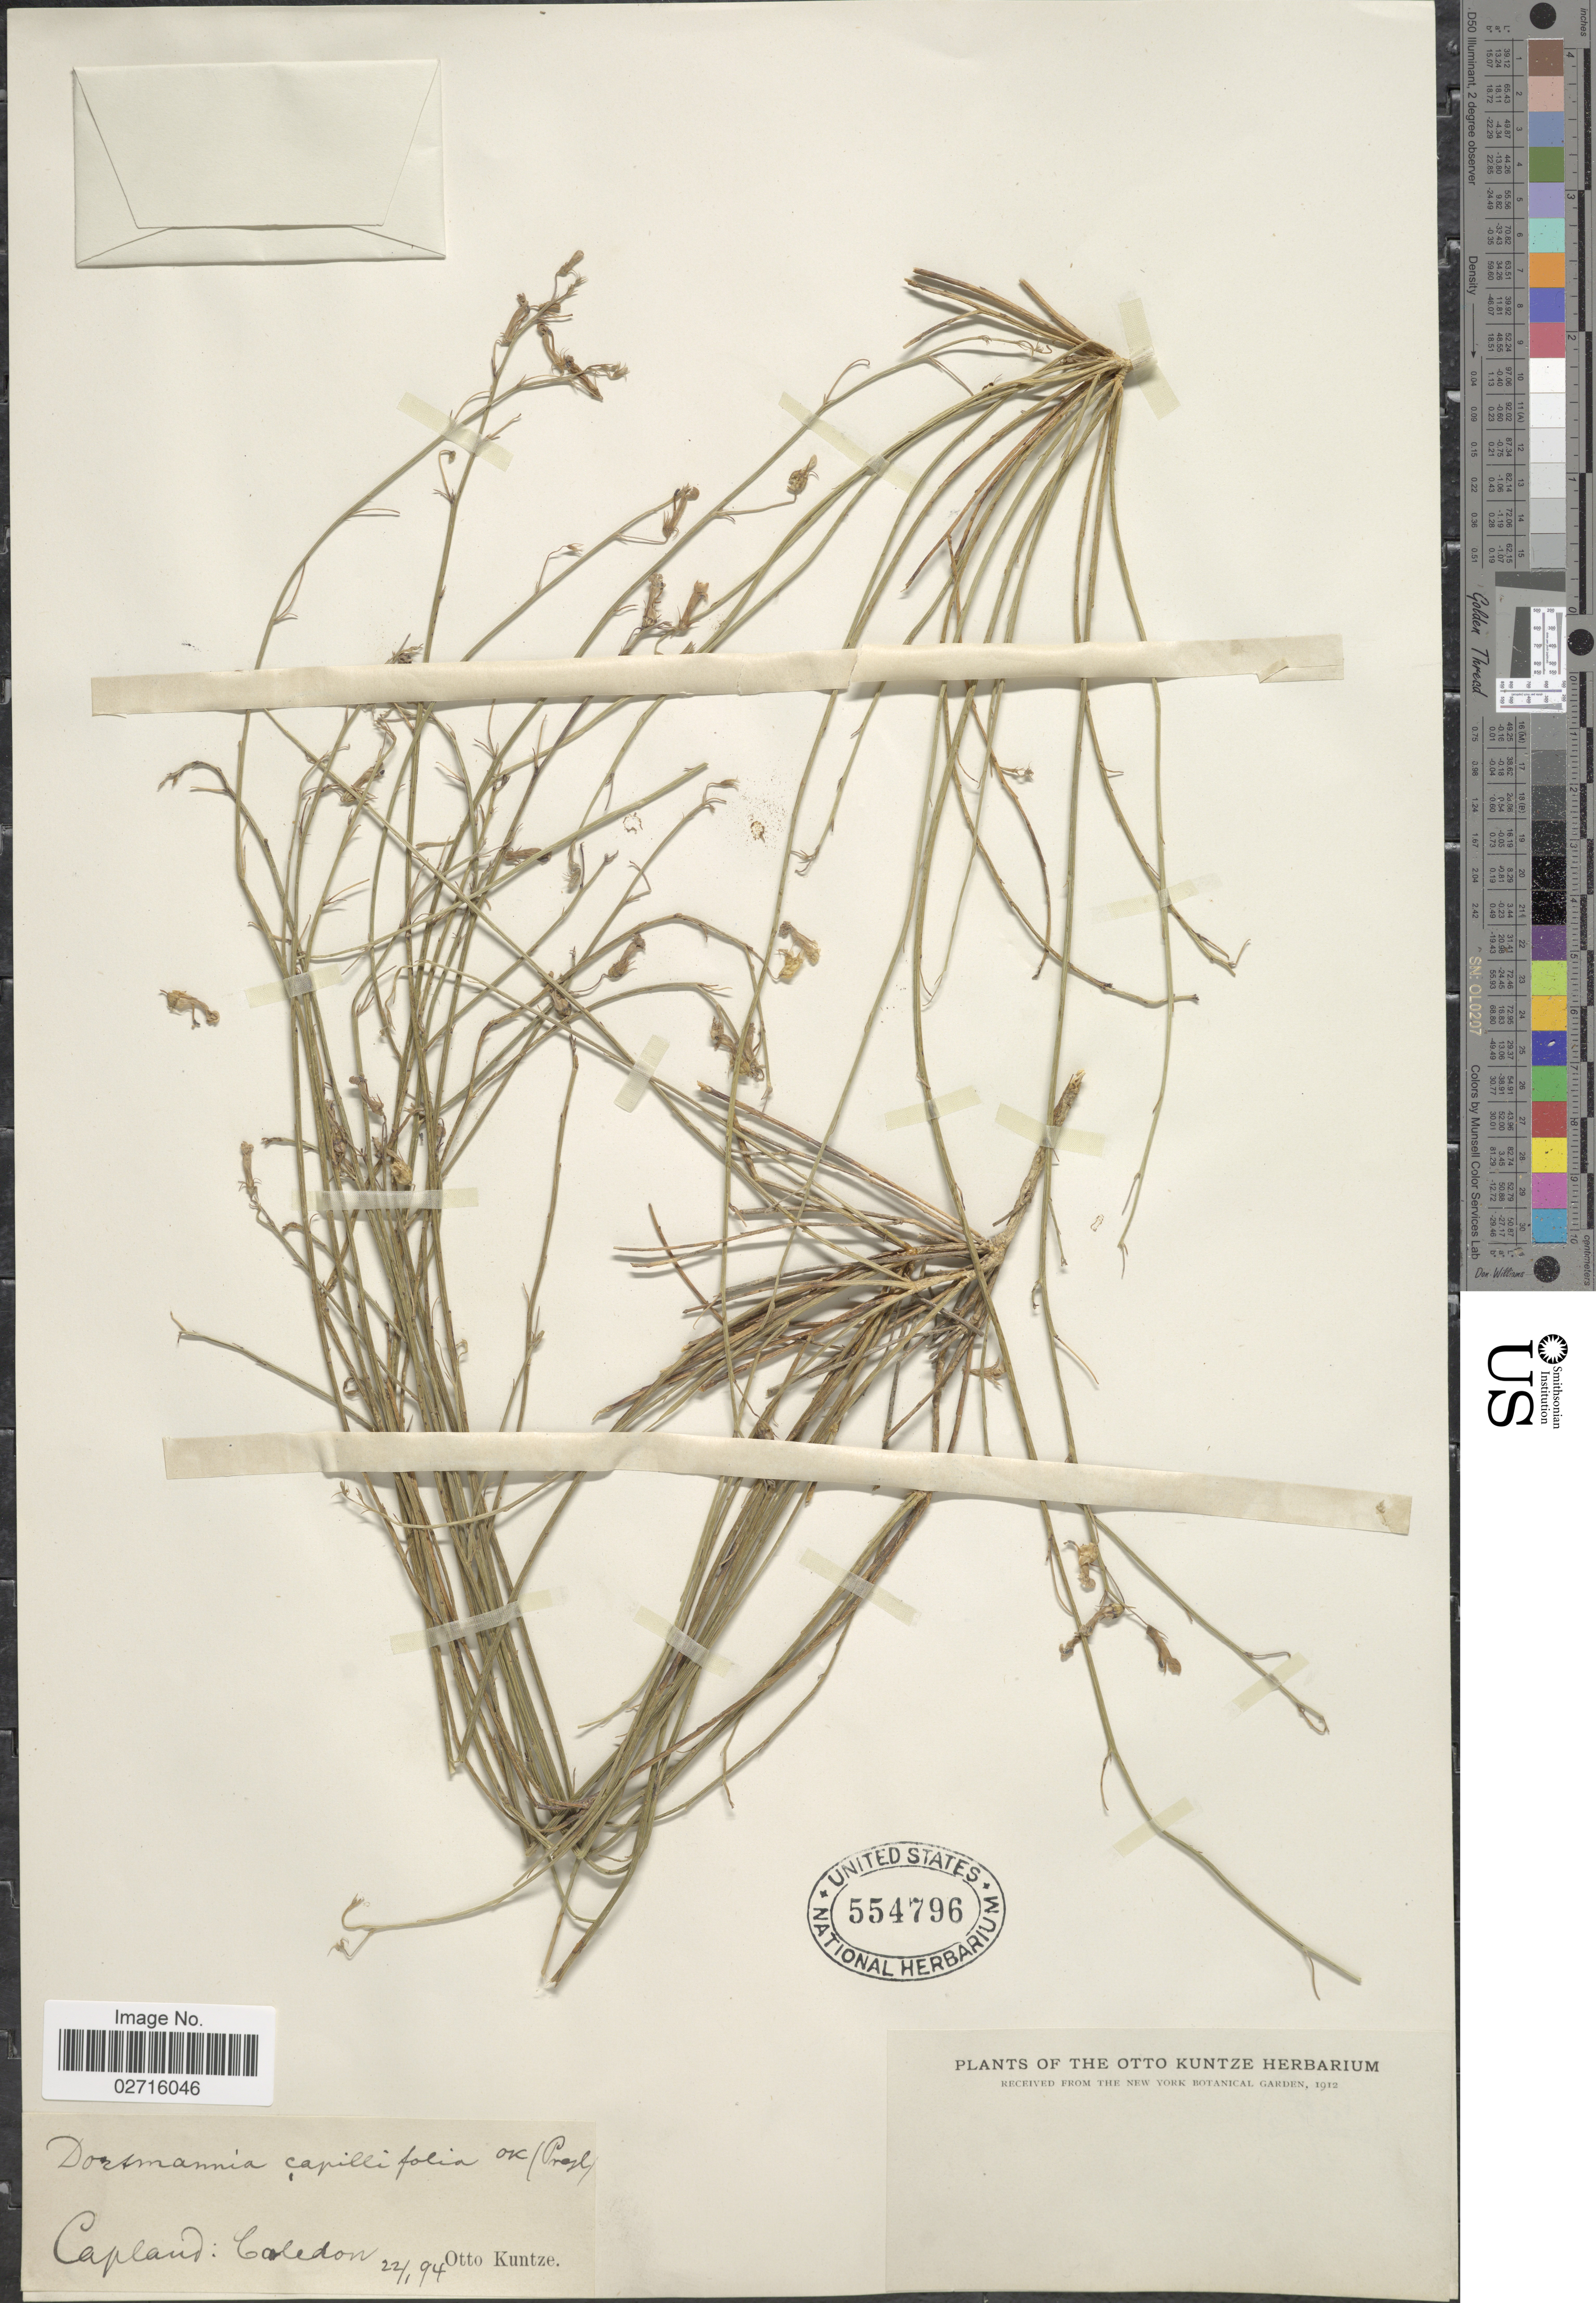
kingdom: Plantae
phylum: Tracheophyta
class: Magnoliopsida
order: Asterales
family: Campanulaceae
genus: Lobelia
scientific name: Lobelia capillifolia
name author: (C. Presl) A. DC.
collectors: C.E.O. Kuntze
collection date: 1894-01-22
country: South Africa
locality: Capland: Caledon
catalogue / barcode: US 554796